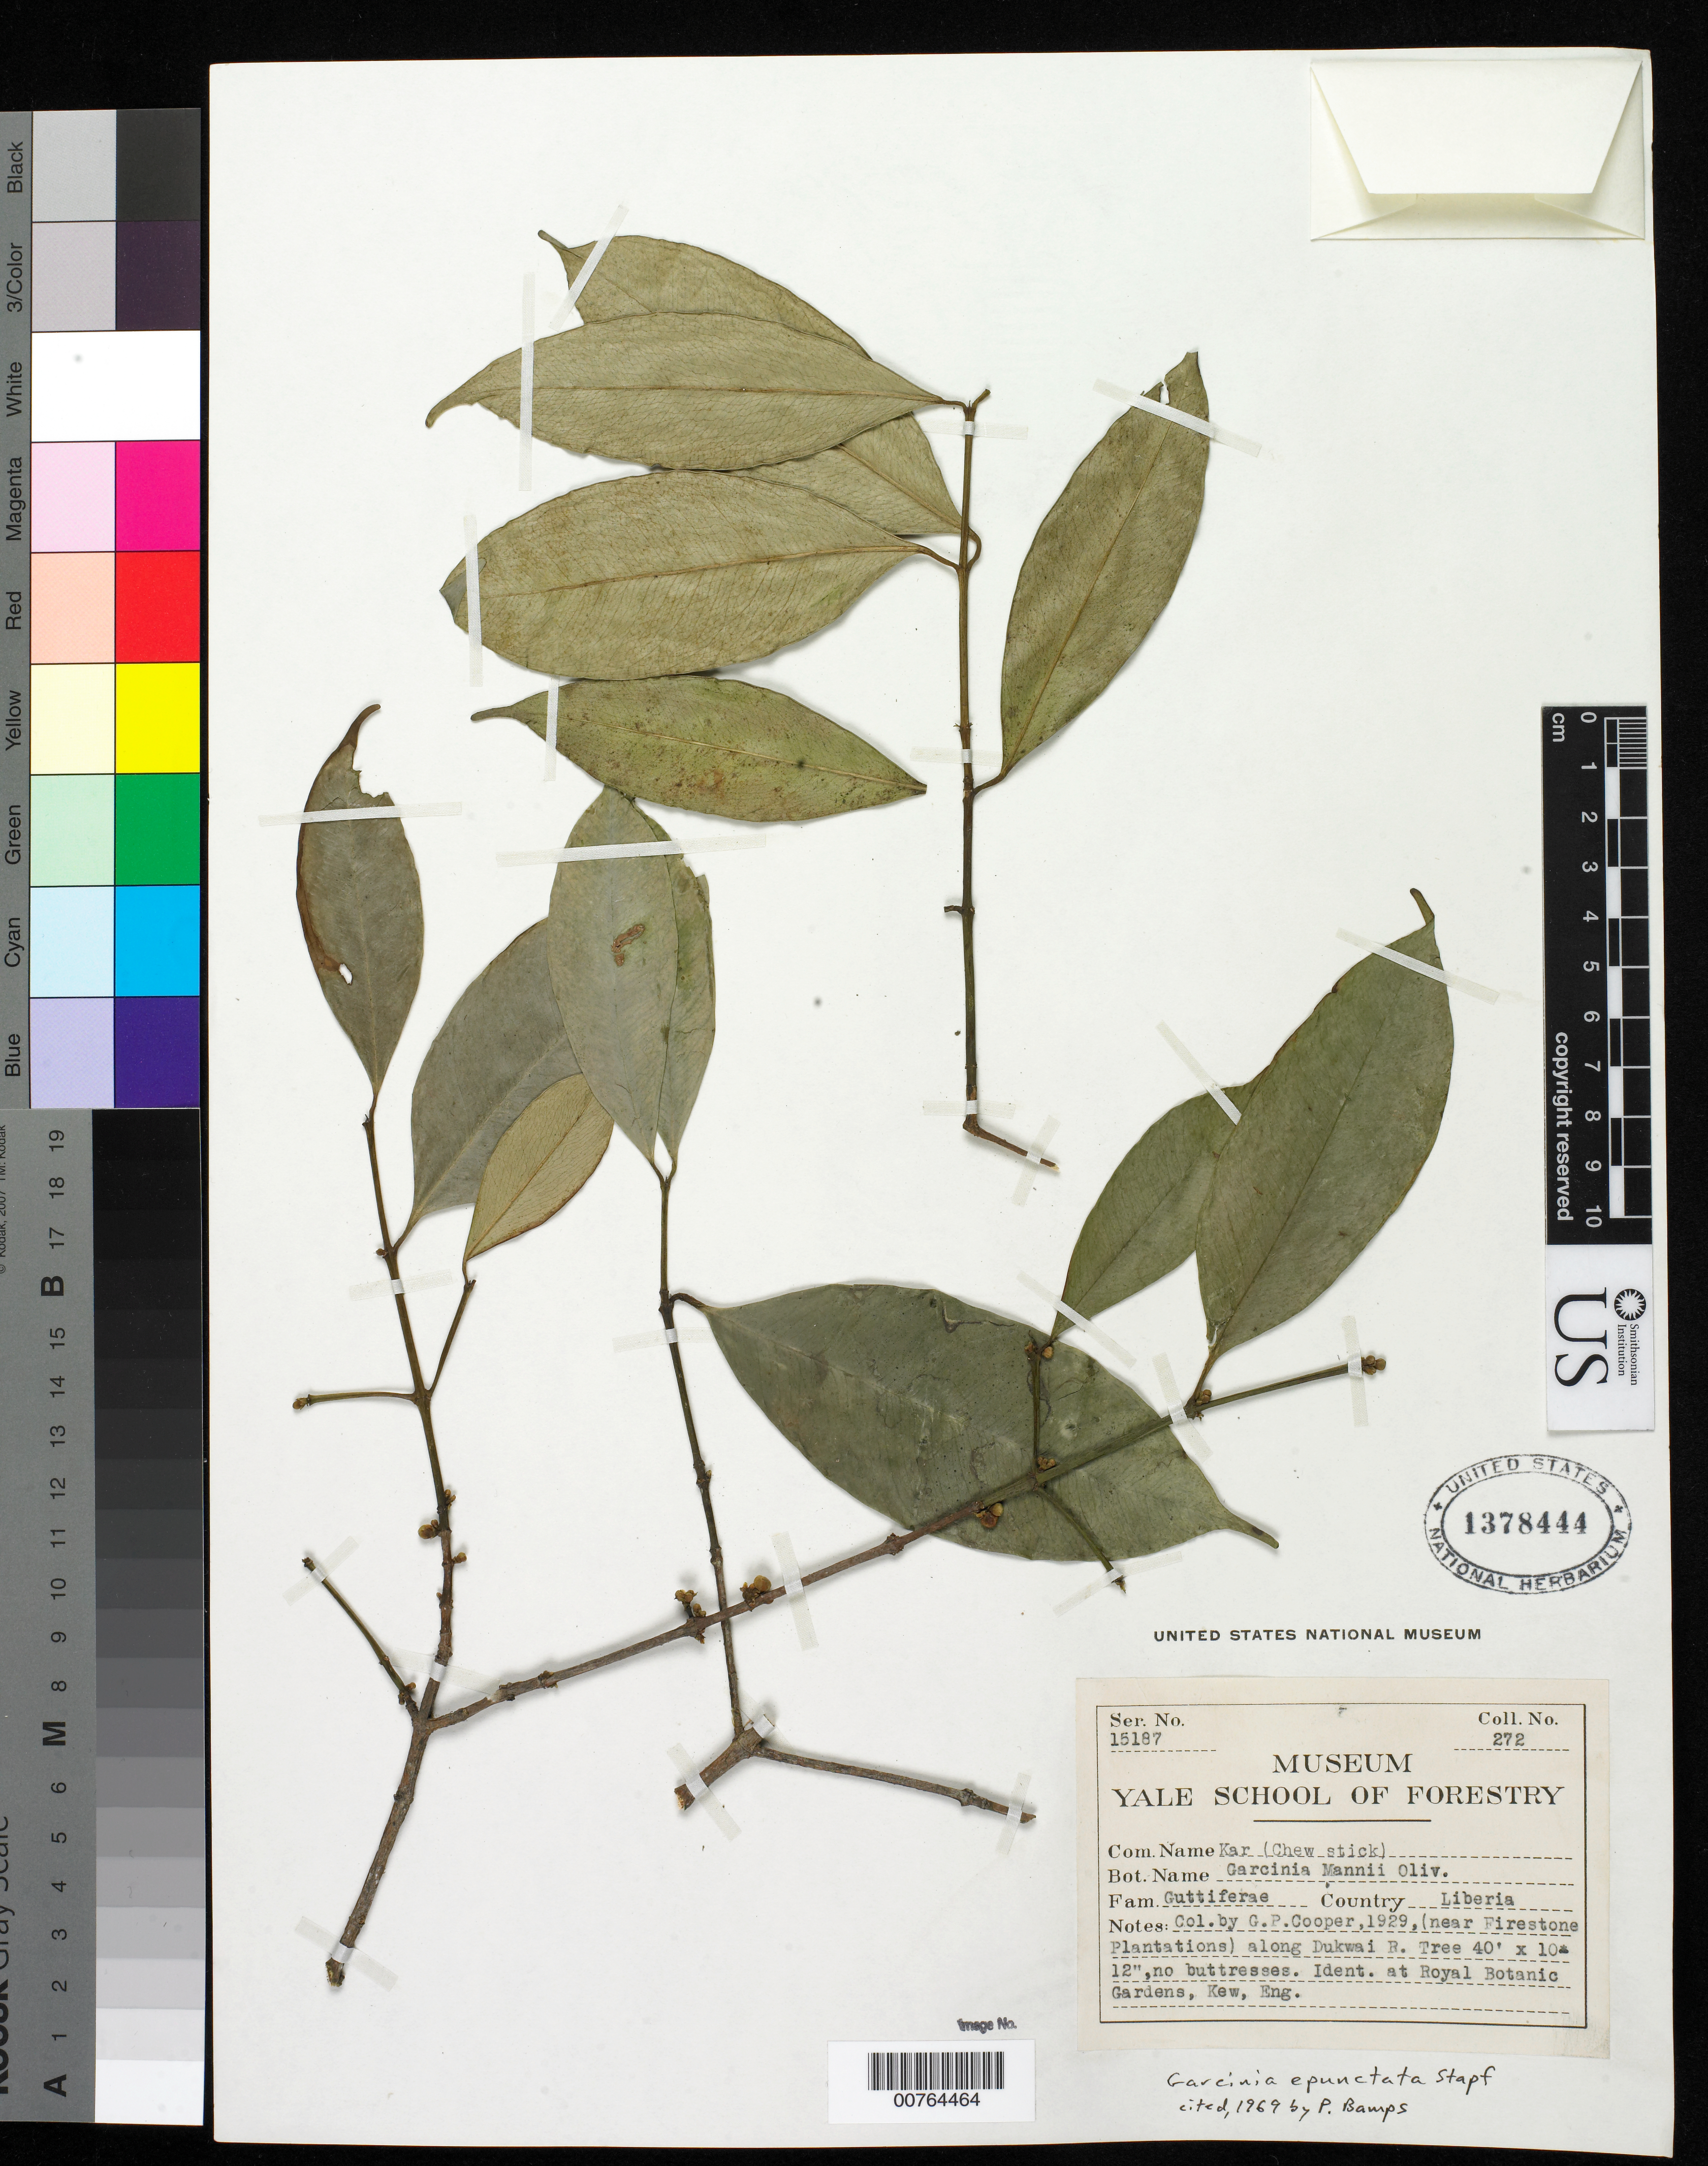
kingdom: Plantae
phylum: Tracheophyta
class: Magnoliopsida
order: Malpighiales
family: Clusiaceae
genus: Garcinia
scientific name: Garcinia mannii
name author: Oliv.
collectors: G. Cooper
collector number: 272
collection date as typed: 1929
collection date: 1929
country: Liberia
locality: (near Firestone Plantations) along Dukwai R.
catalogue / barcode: US 1378444